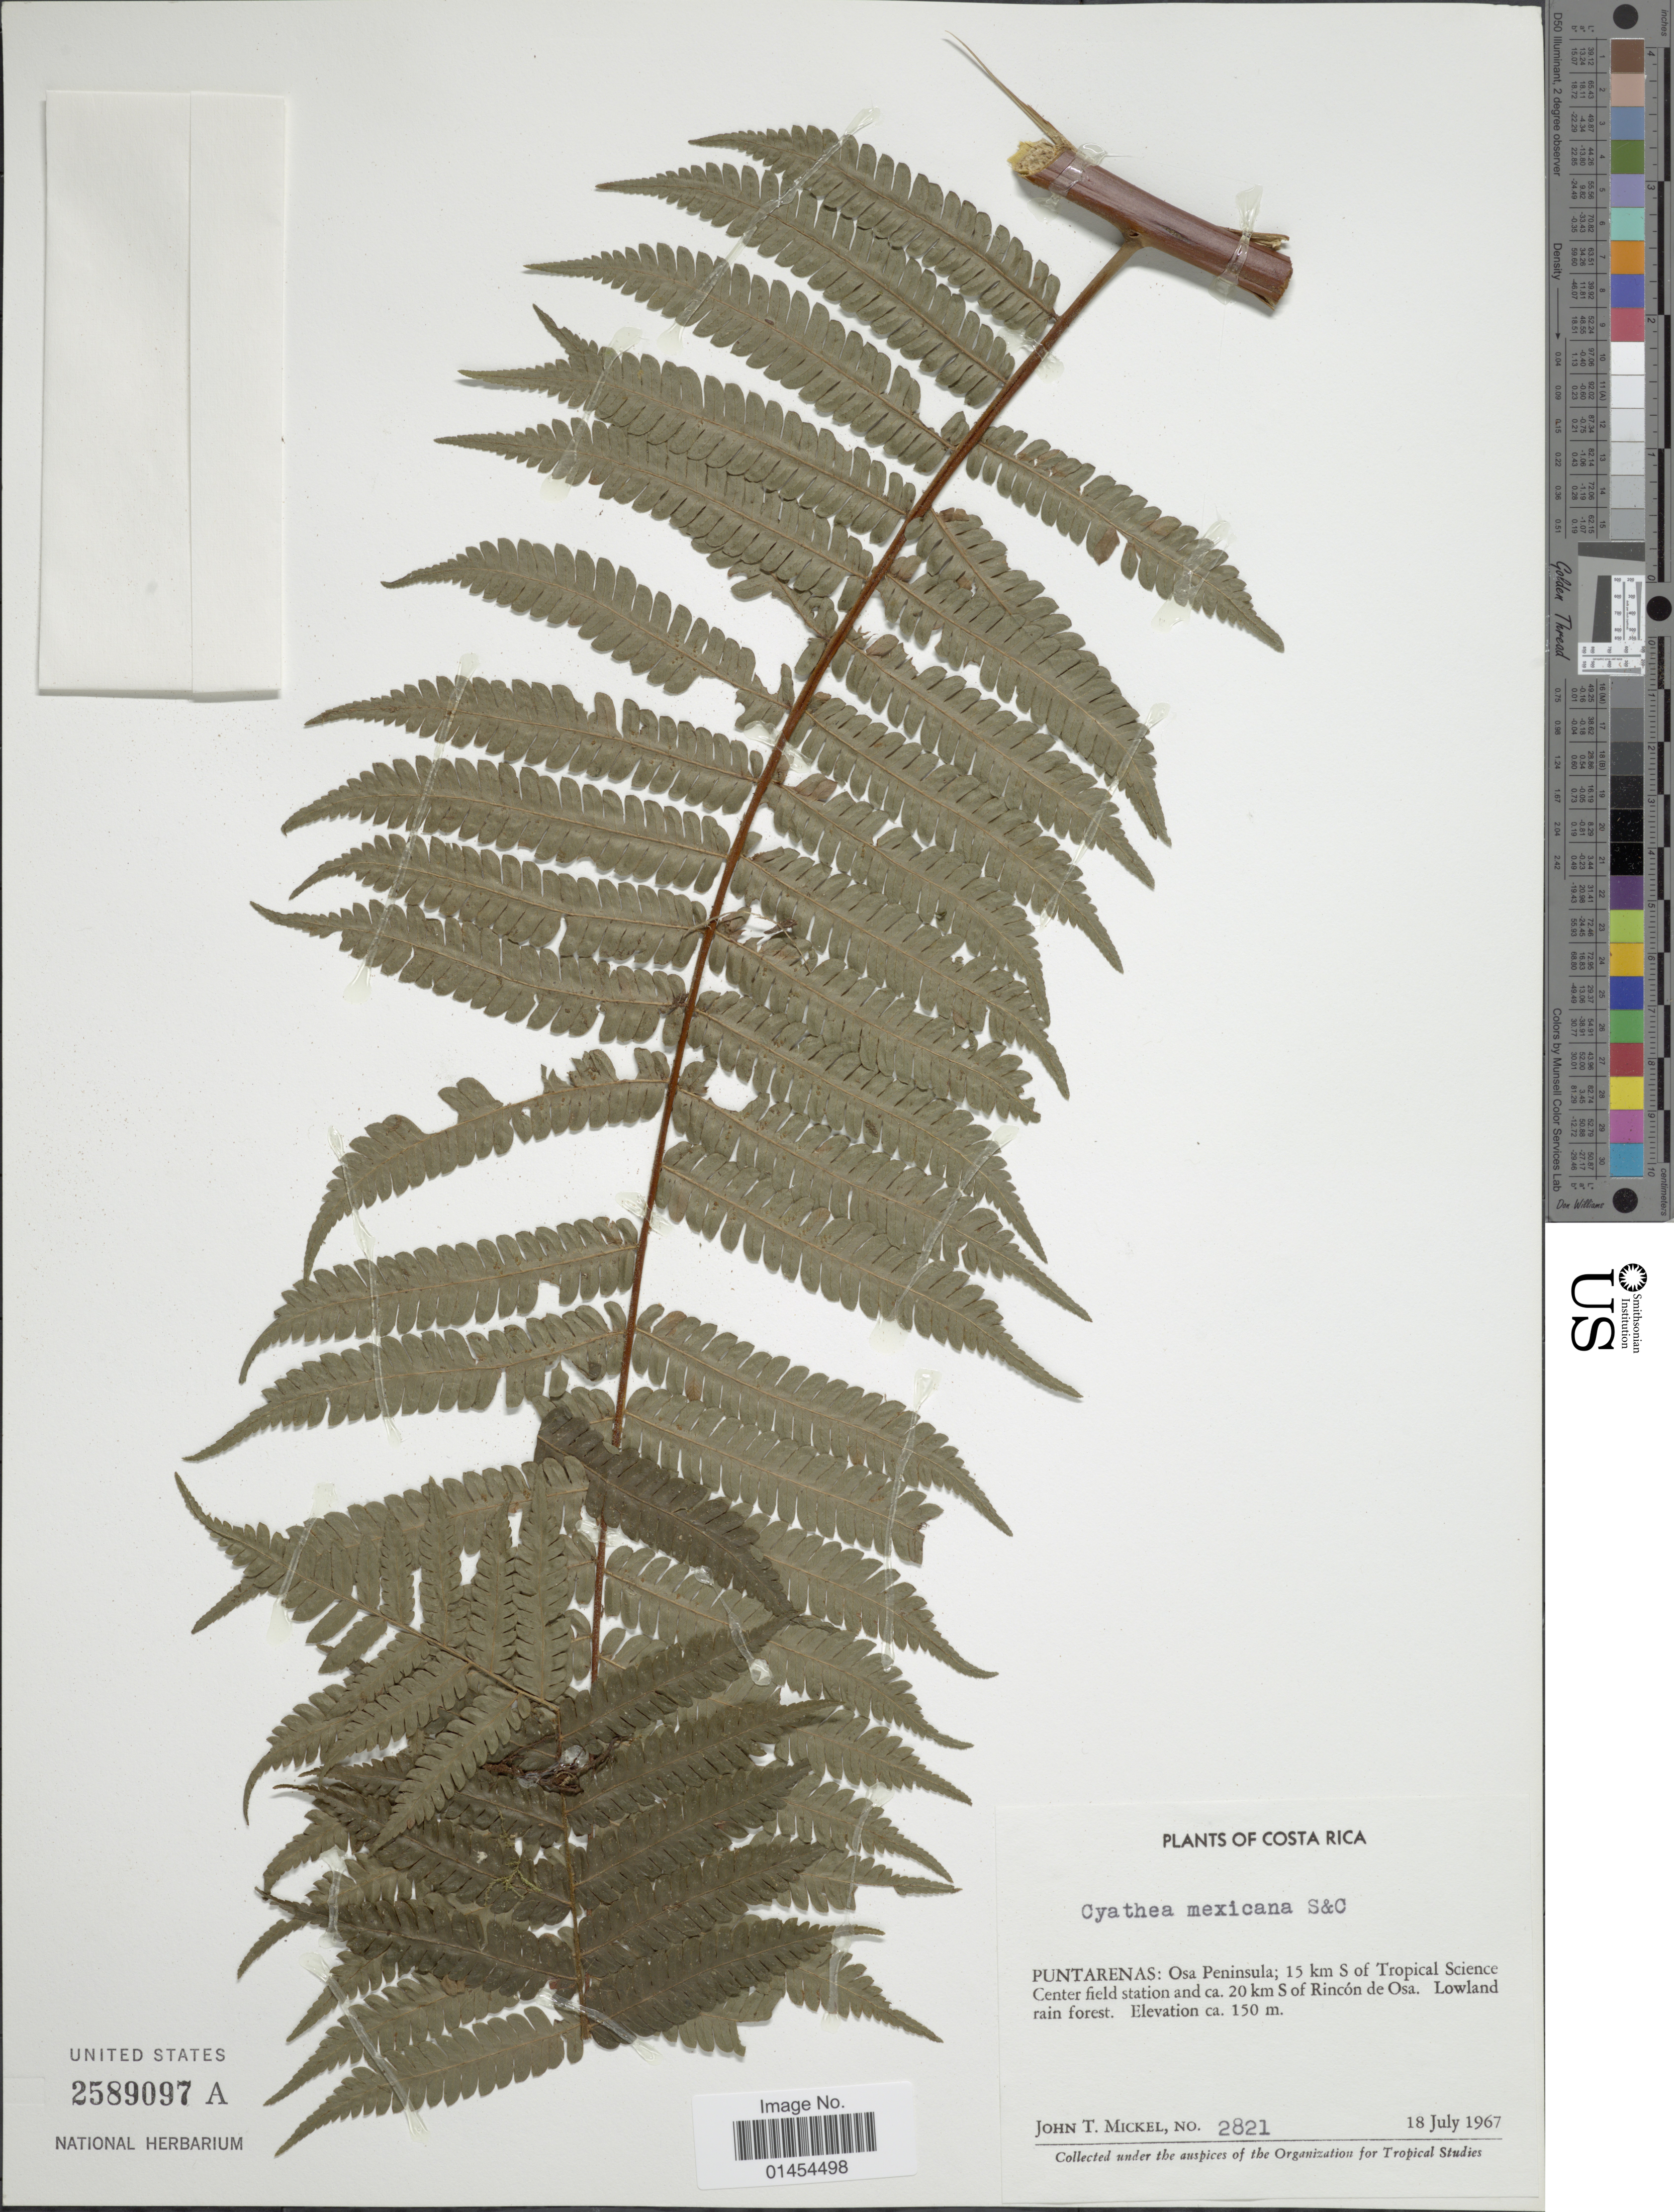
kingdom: Plantae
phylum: Tracheophyta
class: Polypodiopsida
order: Cyatheales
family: Cyatheaceae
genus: Alsophila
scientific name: Alsophila firma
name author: (Baker) D.S. Conant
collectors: J. T. Mickel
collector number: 2821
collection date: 1967-07-18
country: Costa Rica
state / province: Puntarenas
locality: Osa Peninsula; 15 km S of Tropical Science Center field station and ca. 20 km S of Rincón de Osa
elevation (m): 150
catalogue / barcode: US 2589097A